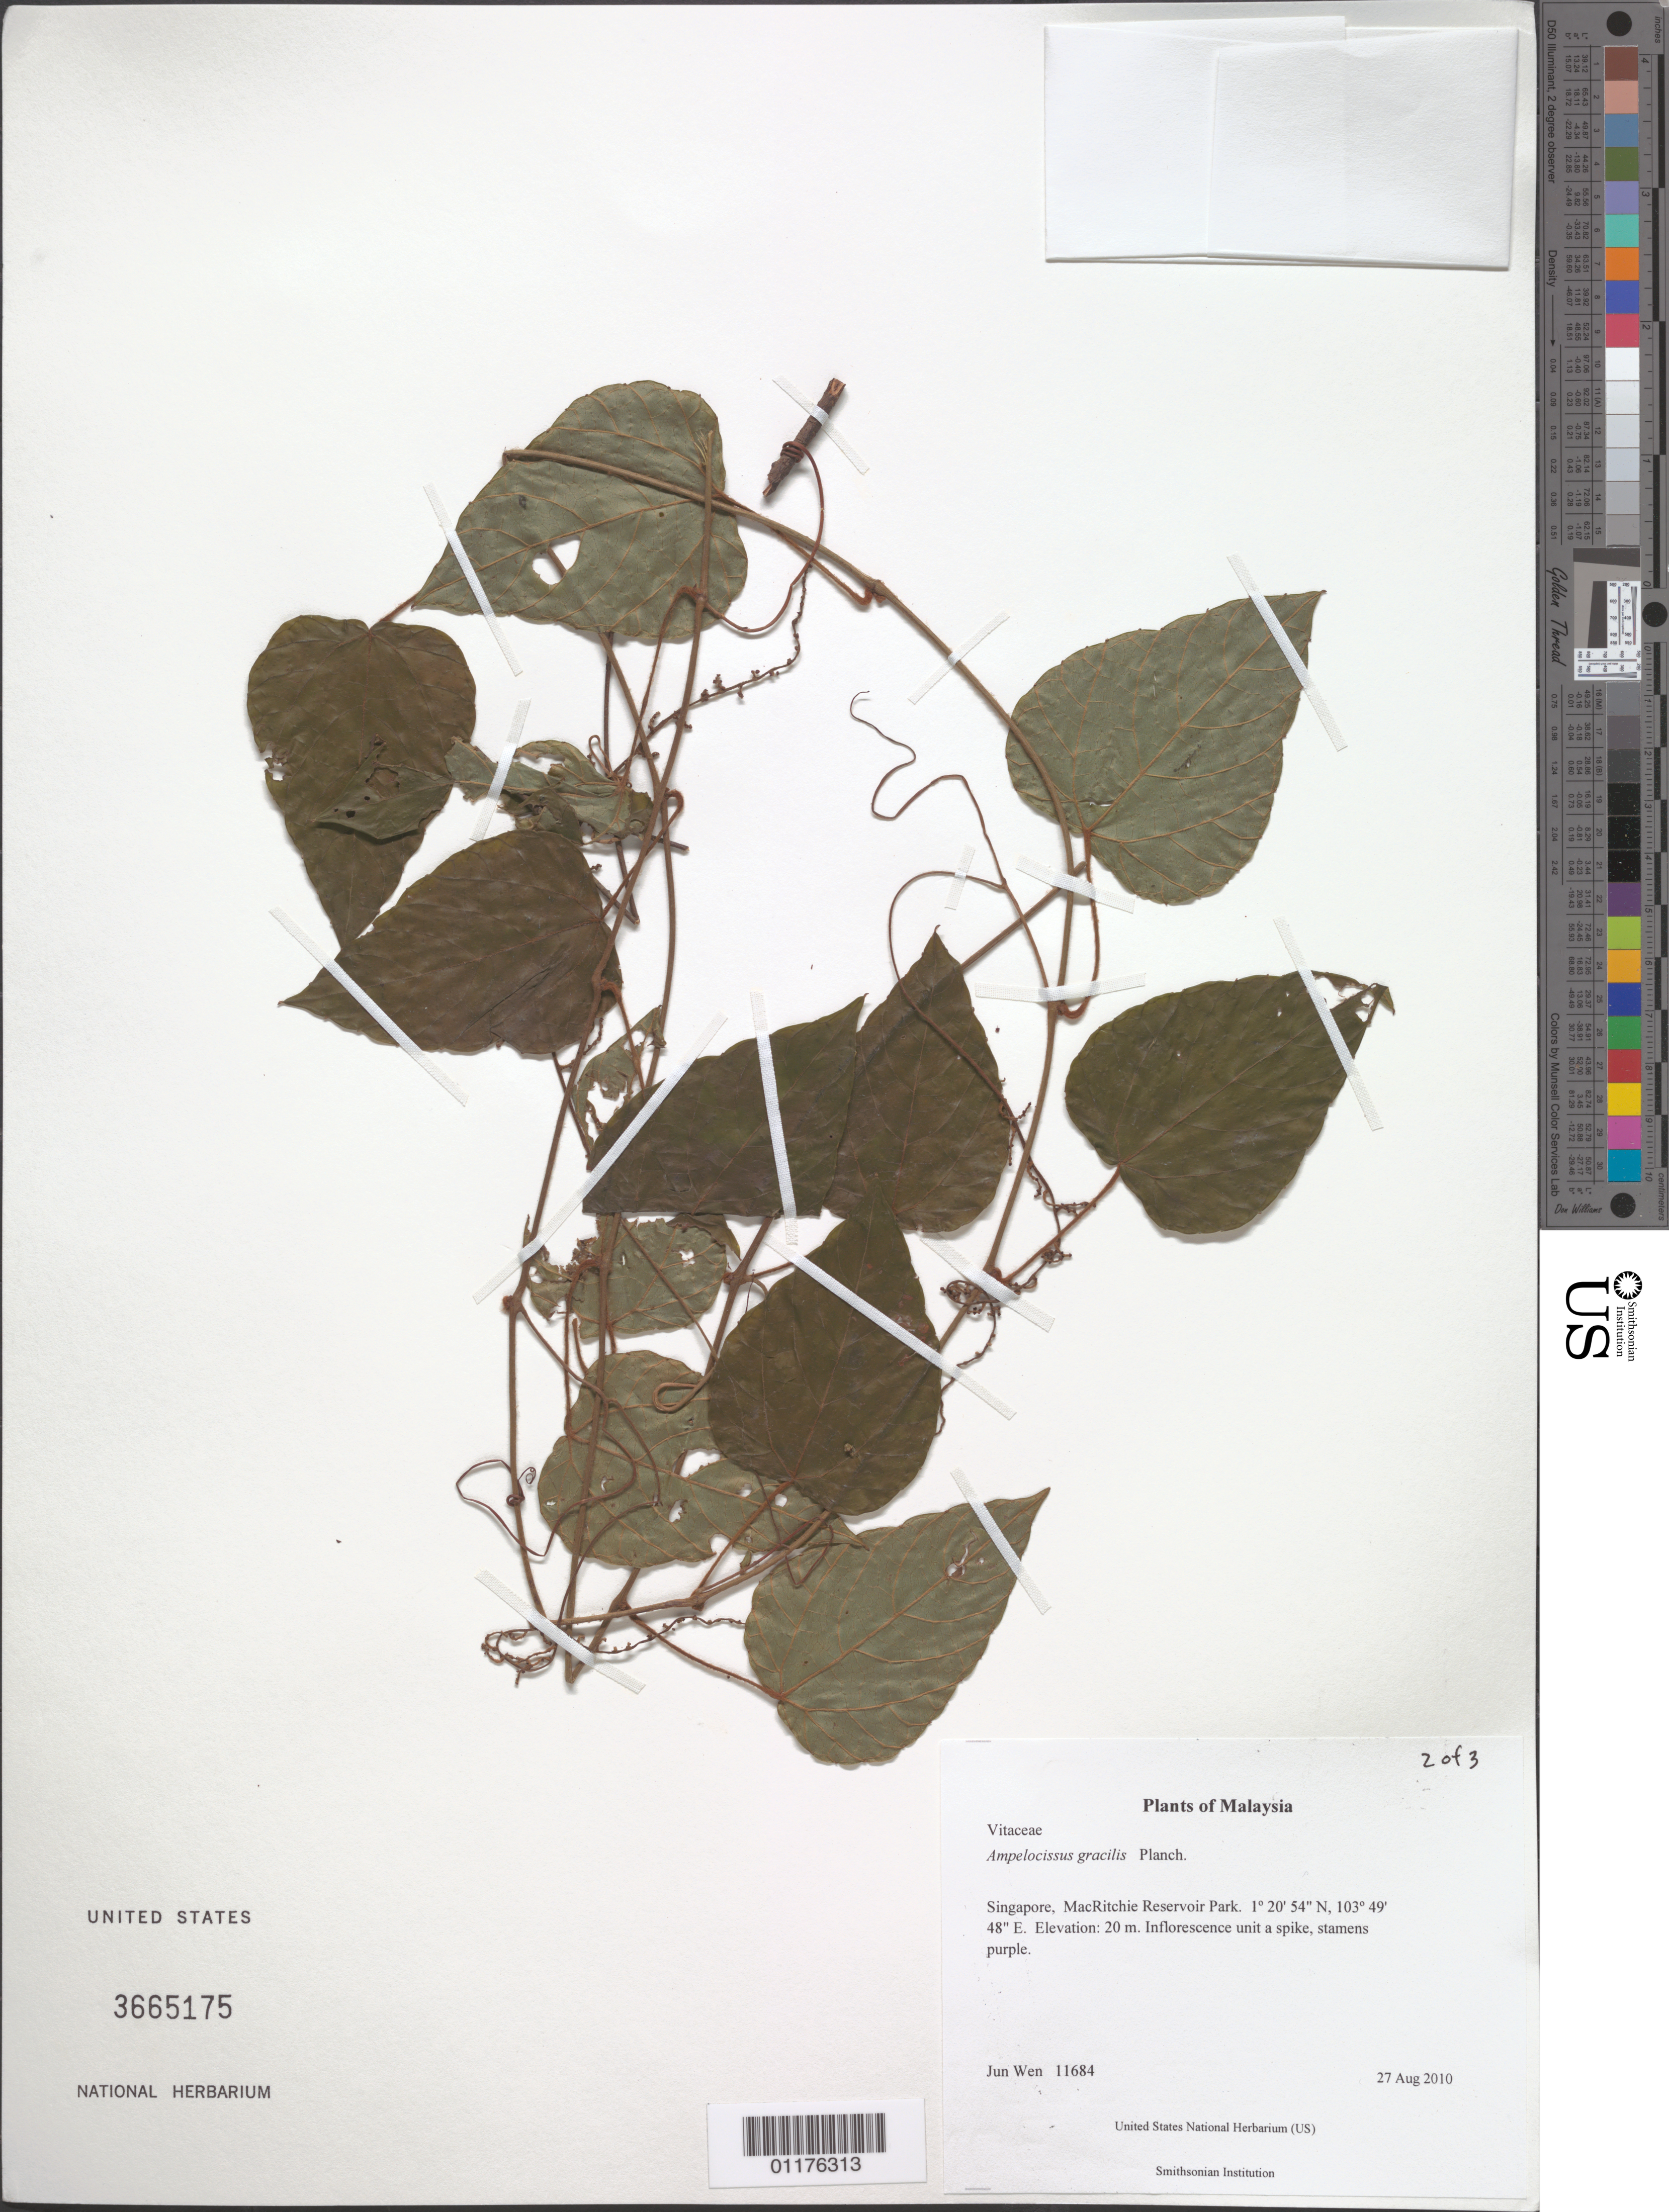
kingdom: Plantae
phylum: Tracheophyta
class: Magnoliopsida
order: Vitales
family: Vitaceae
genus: Ampelocissus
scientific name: Ampelocissus gracilis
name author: Planch.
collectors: J. Wen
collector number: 11684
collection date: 2010-08-27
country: Singapore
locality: MacRitchie Reservoir Park.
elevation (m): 20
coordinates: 01 20.909 N, 103 49.800 E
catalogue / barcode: US 3665175